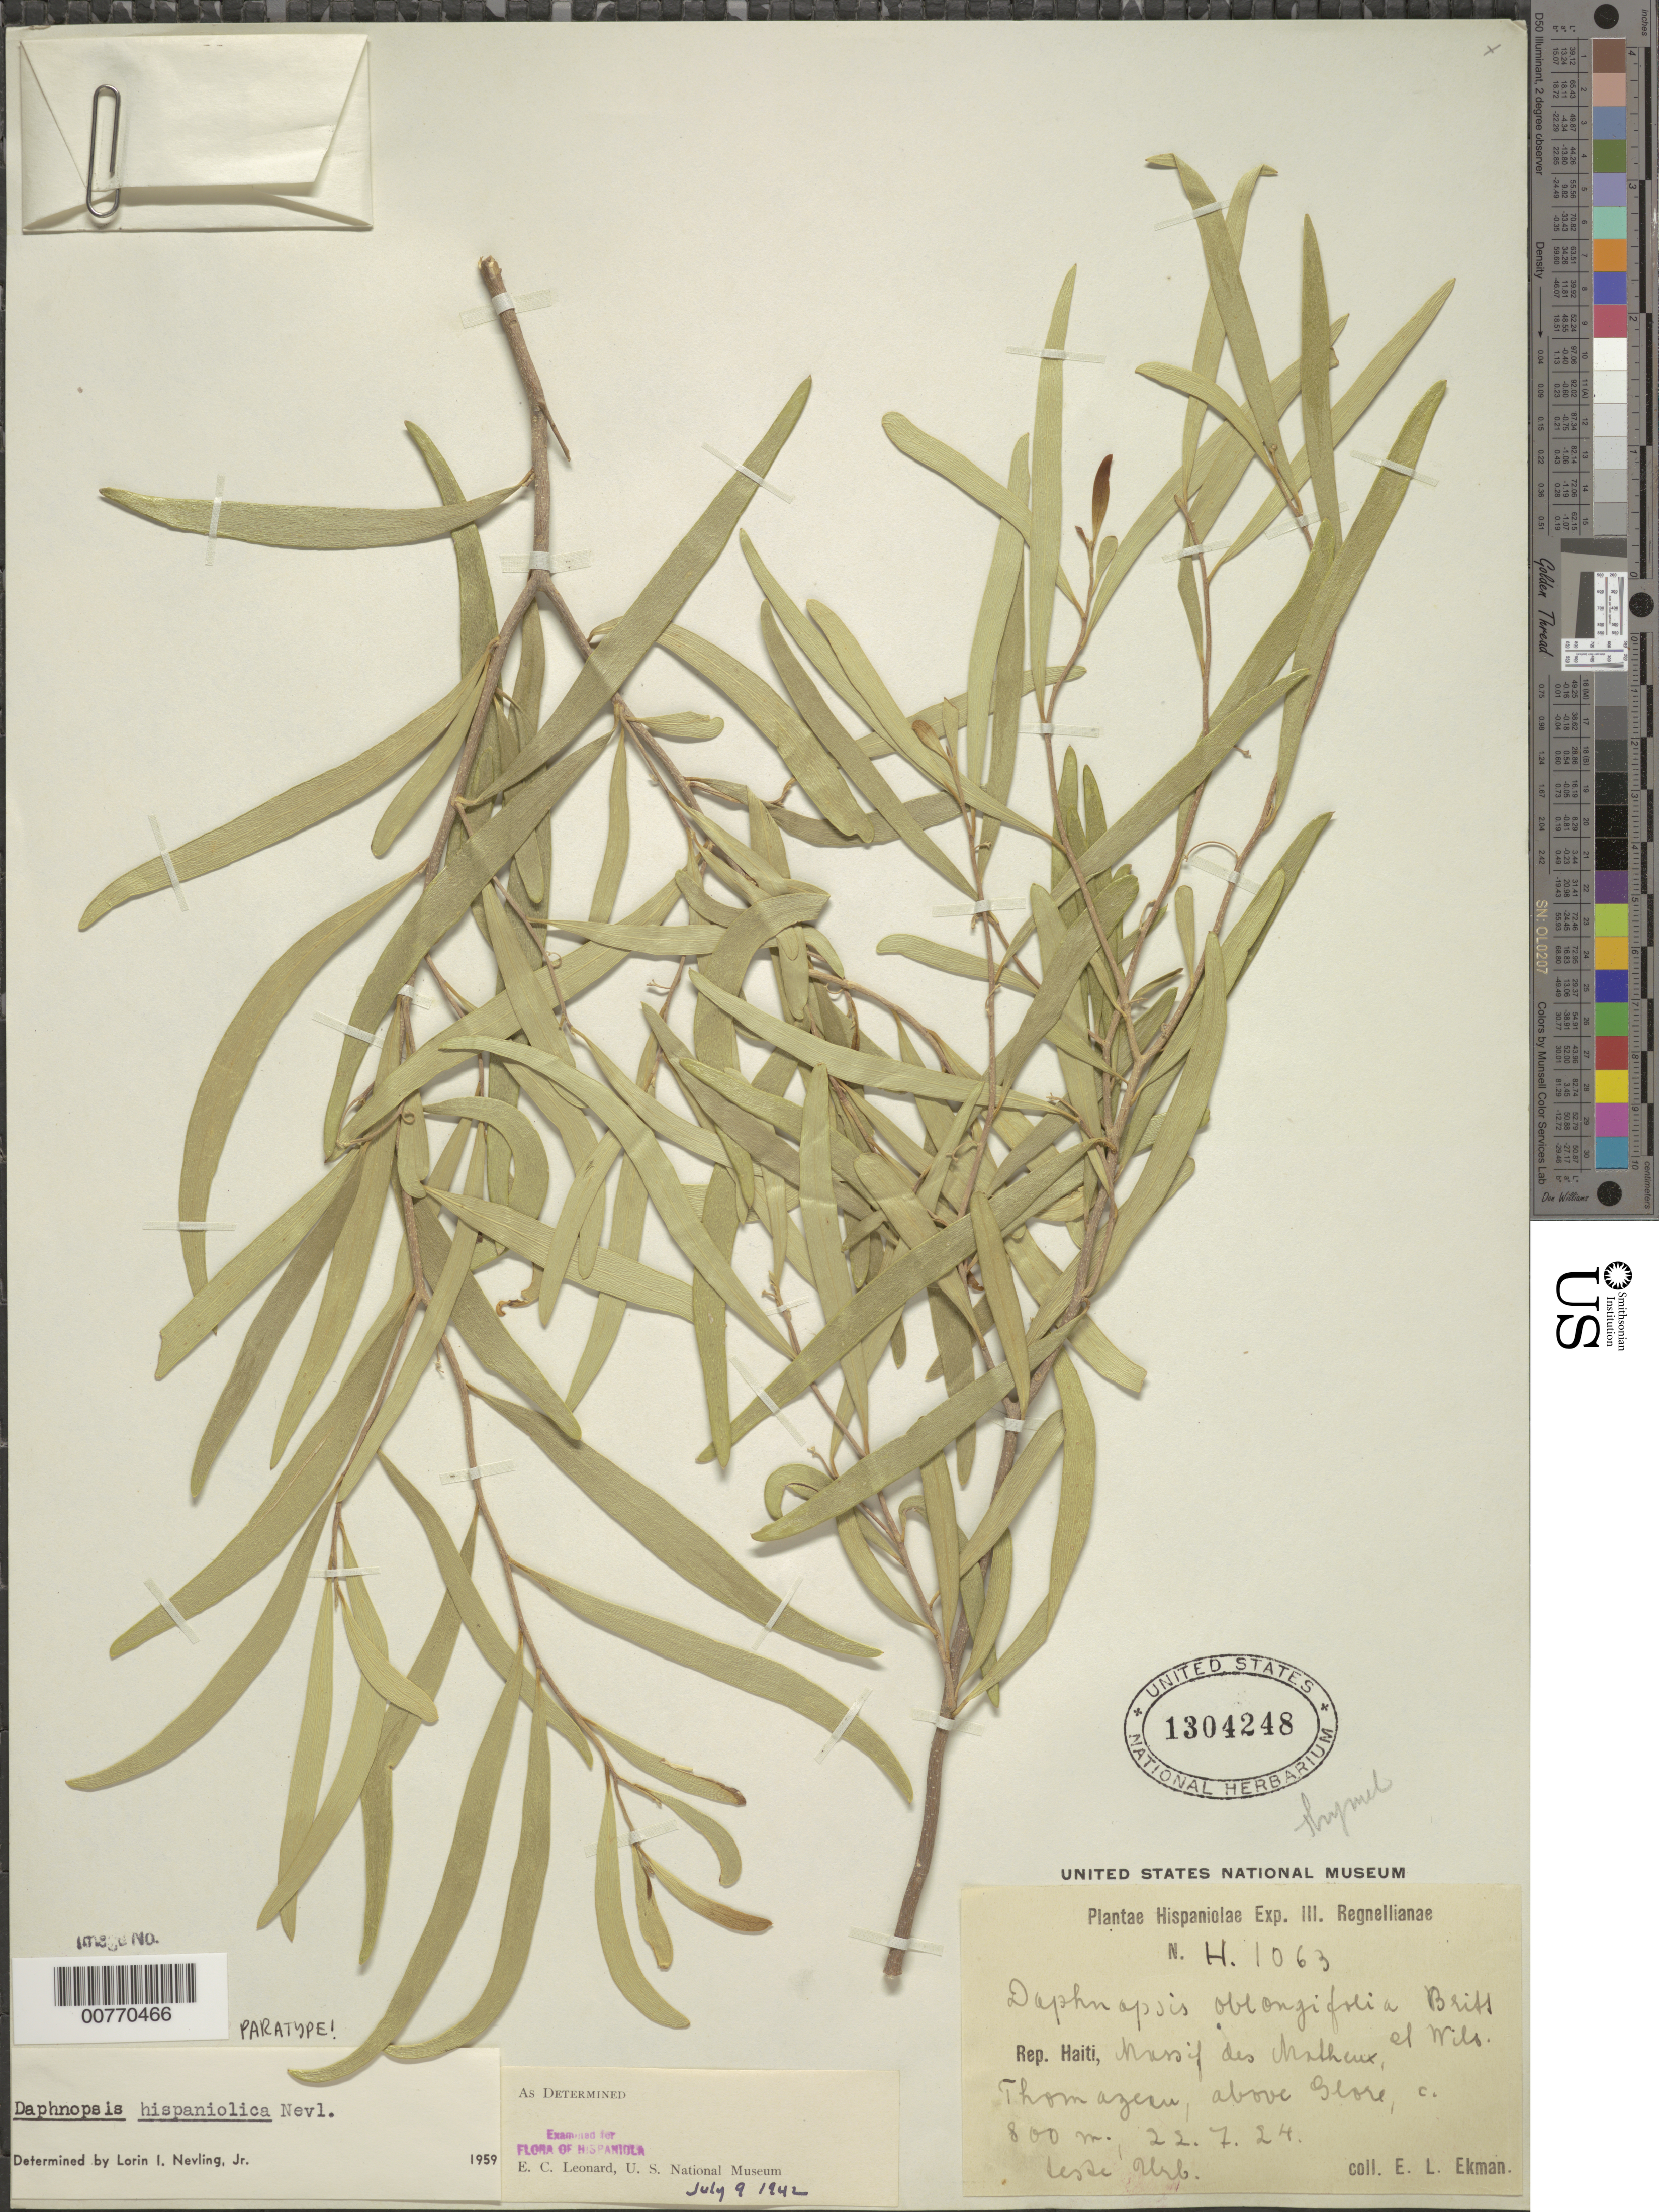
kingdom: Plantae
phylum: Tracheophyta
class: Magnoliopsida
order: Malvales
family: Thymelaeaceae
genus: Daphnopsis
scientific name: Daphnopsis hispaniolica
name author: Nevling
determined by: Nevling, L. I., Jr.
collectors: E. L. Ekman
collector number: H 1063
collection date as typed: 22 Jul 1924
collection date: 1924-07-22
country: Haiti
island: Hispaniola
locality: Massif des Matheux, Thomazeru, above Glore.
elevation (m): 800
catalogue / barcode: US 1304248